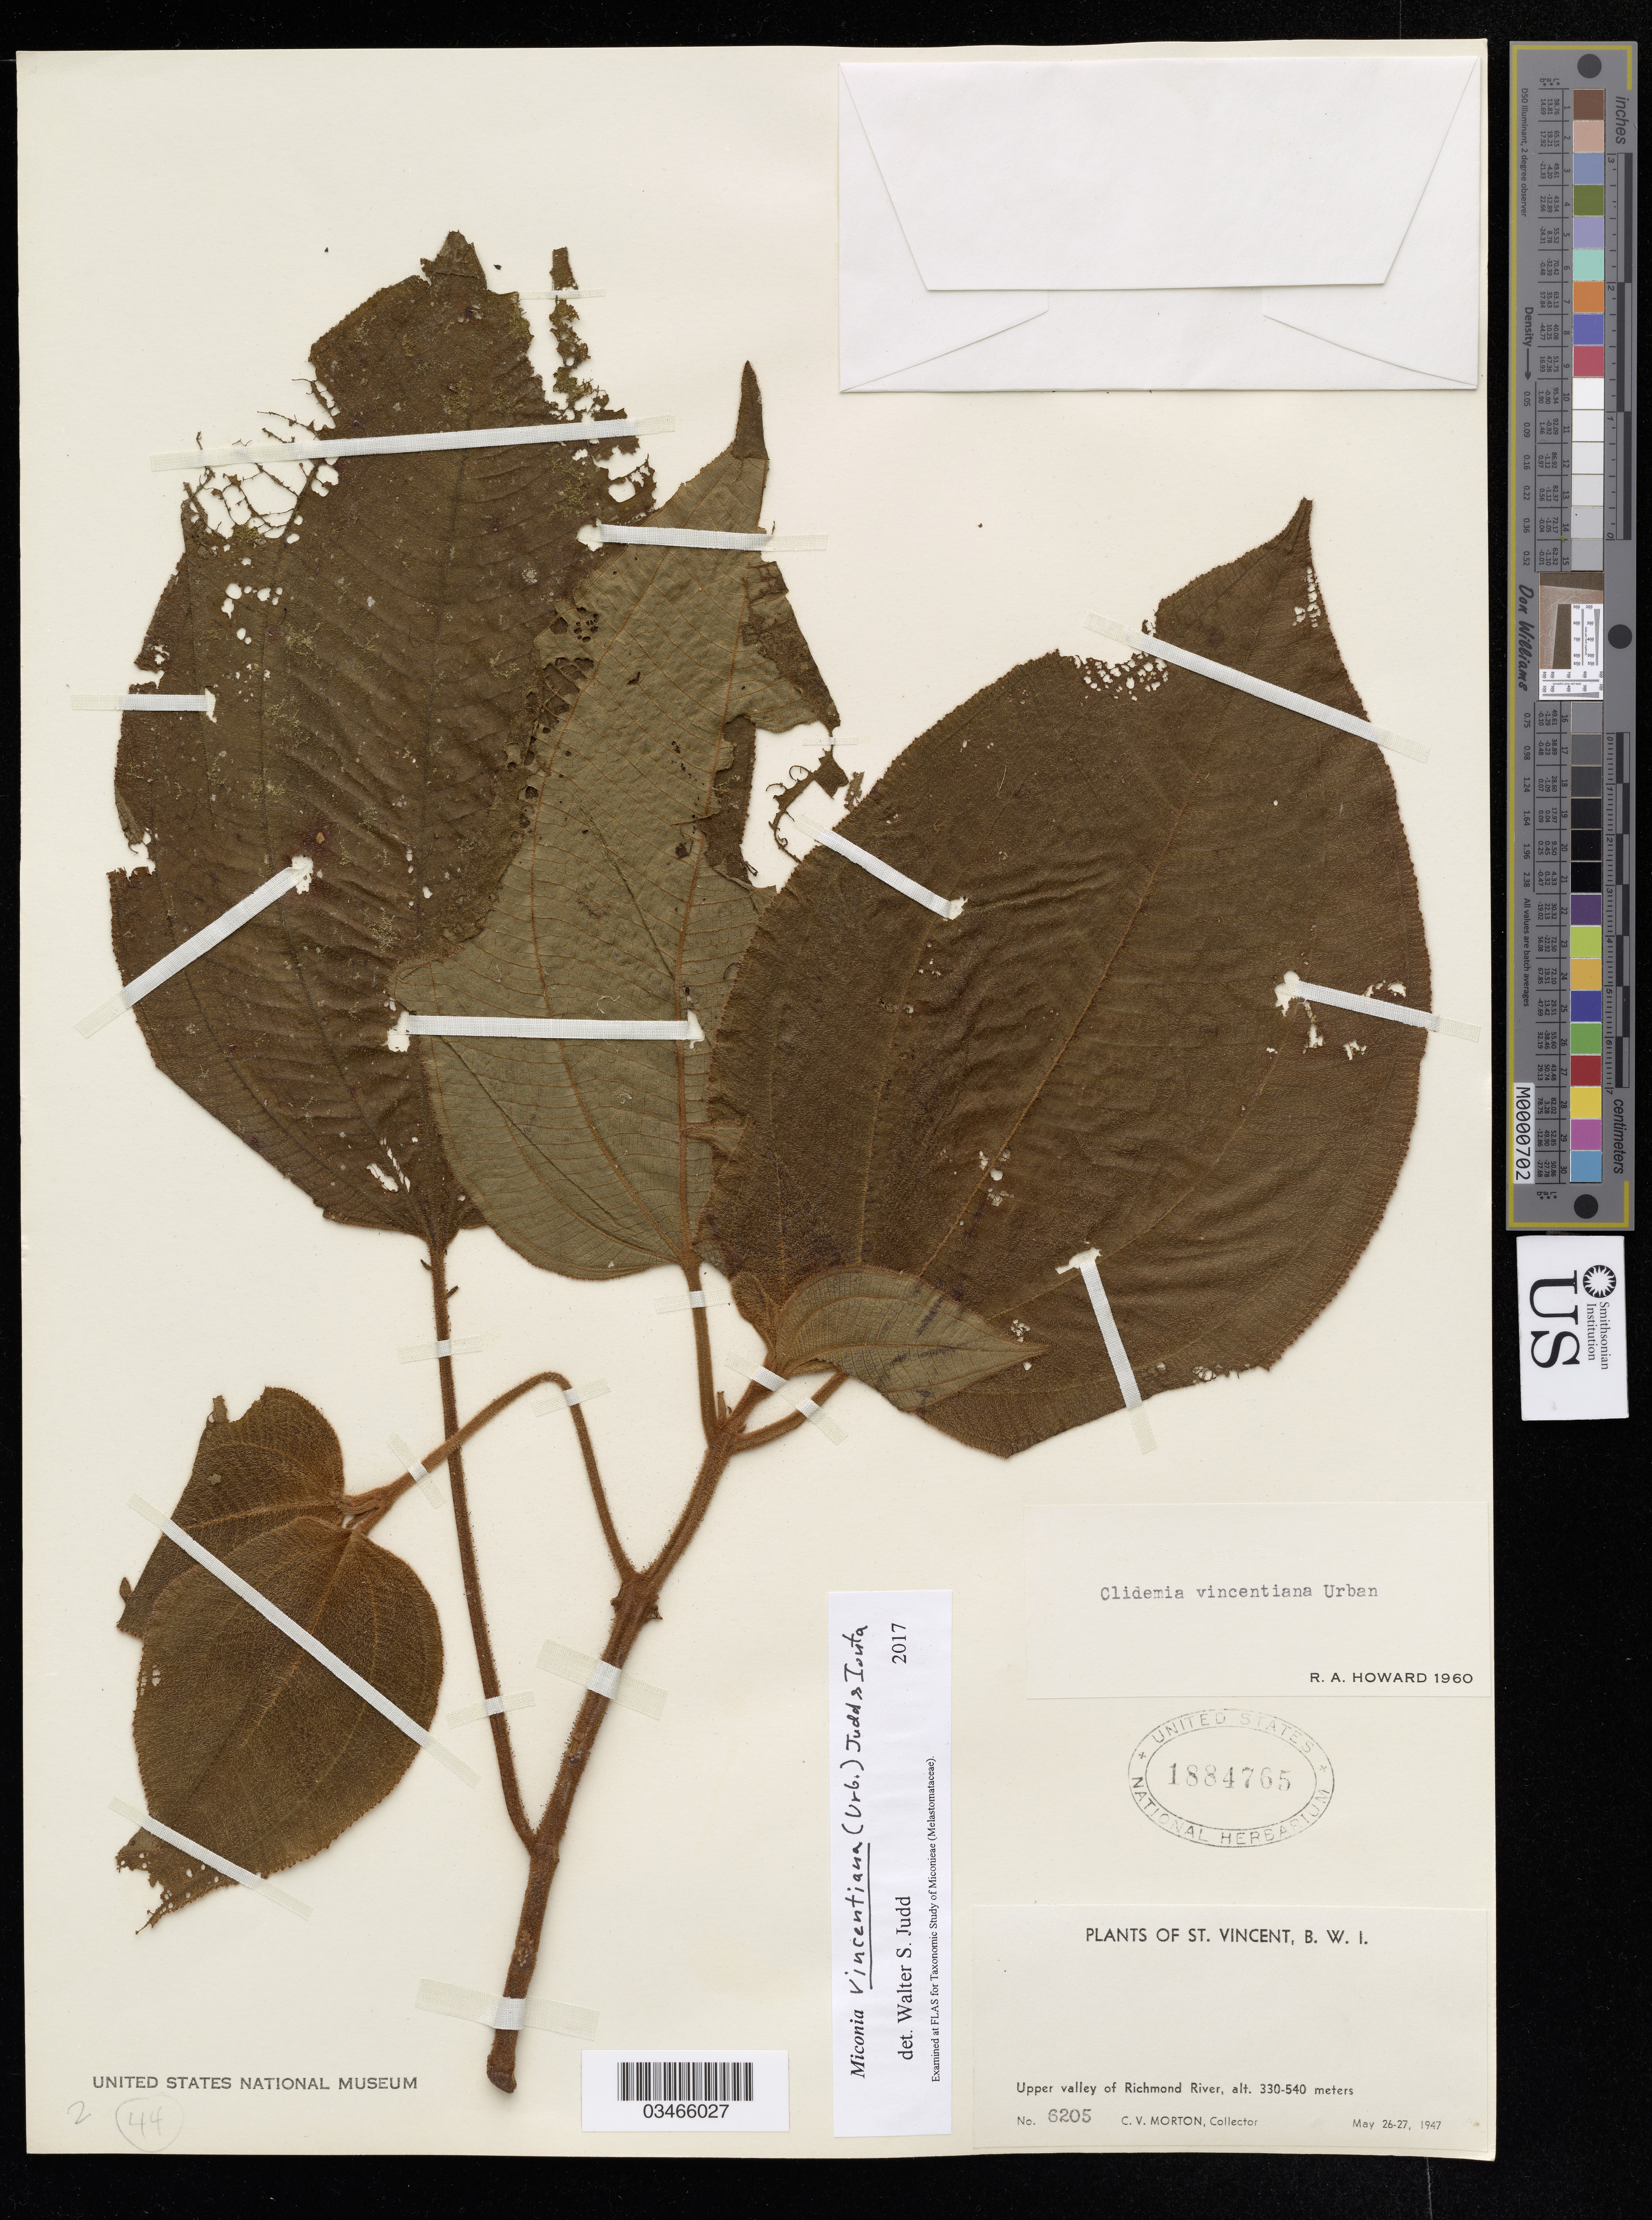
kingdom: Plantae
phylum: Tracheophyta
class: Magnoliopsida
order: Myrtales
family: Melastomataceae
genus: Miconia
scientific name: Miconia vincentina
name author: (Urb.) Judd & Ionta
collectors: C. V. Morton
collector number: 6205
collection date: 1947-05-26/1947-05-27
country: St. Vincent - Grenadines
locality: B. W. I. Upper valley of Richmond River.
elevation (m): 330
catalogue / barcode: US 1884765